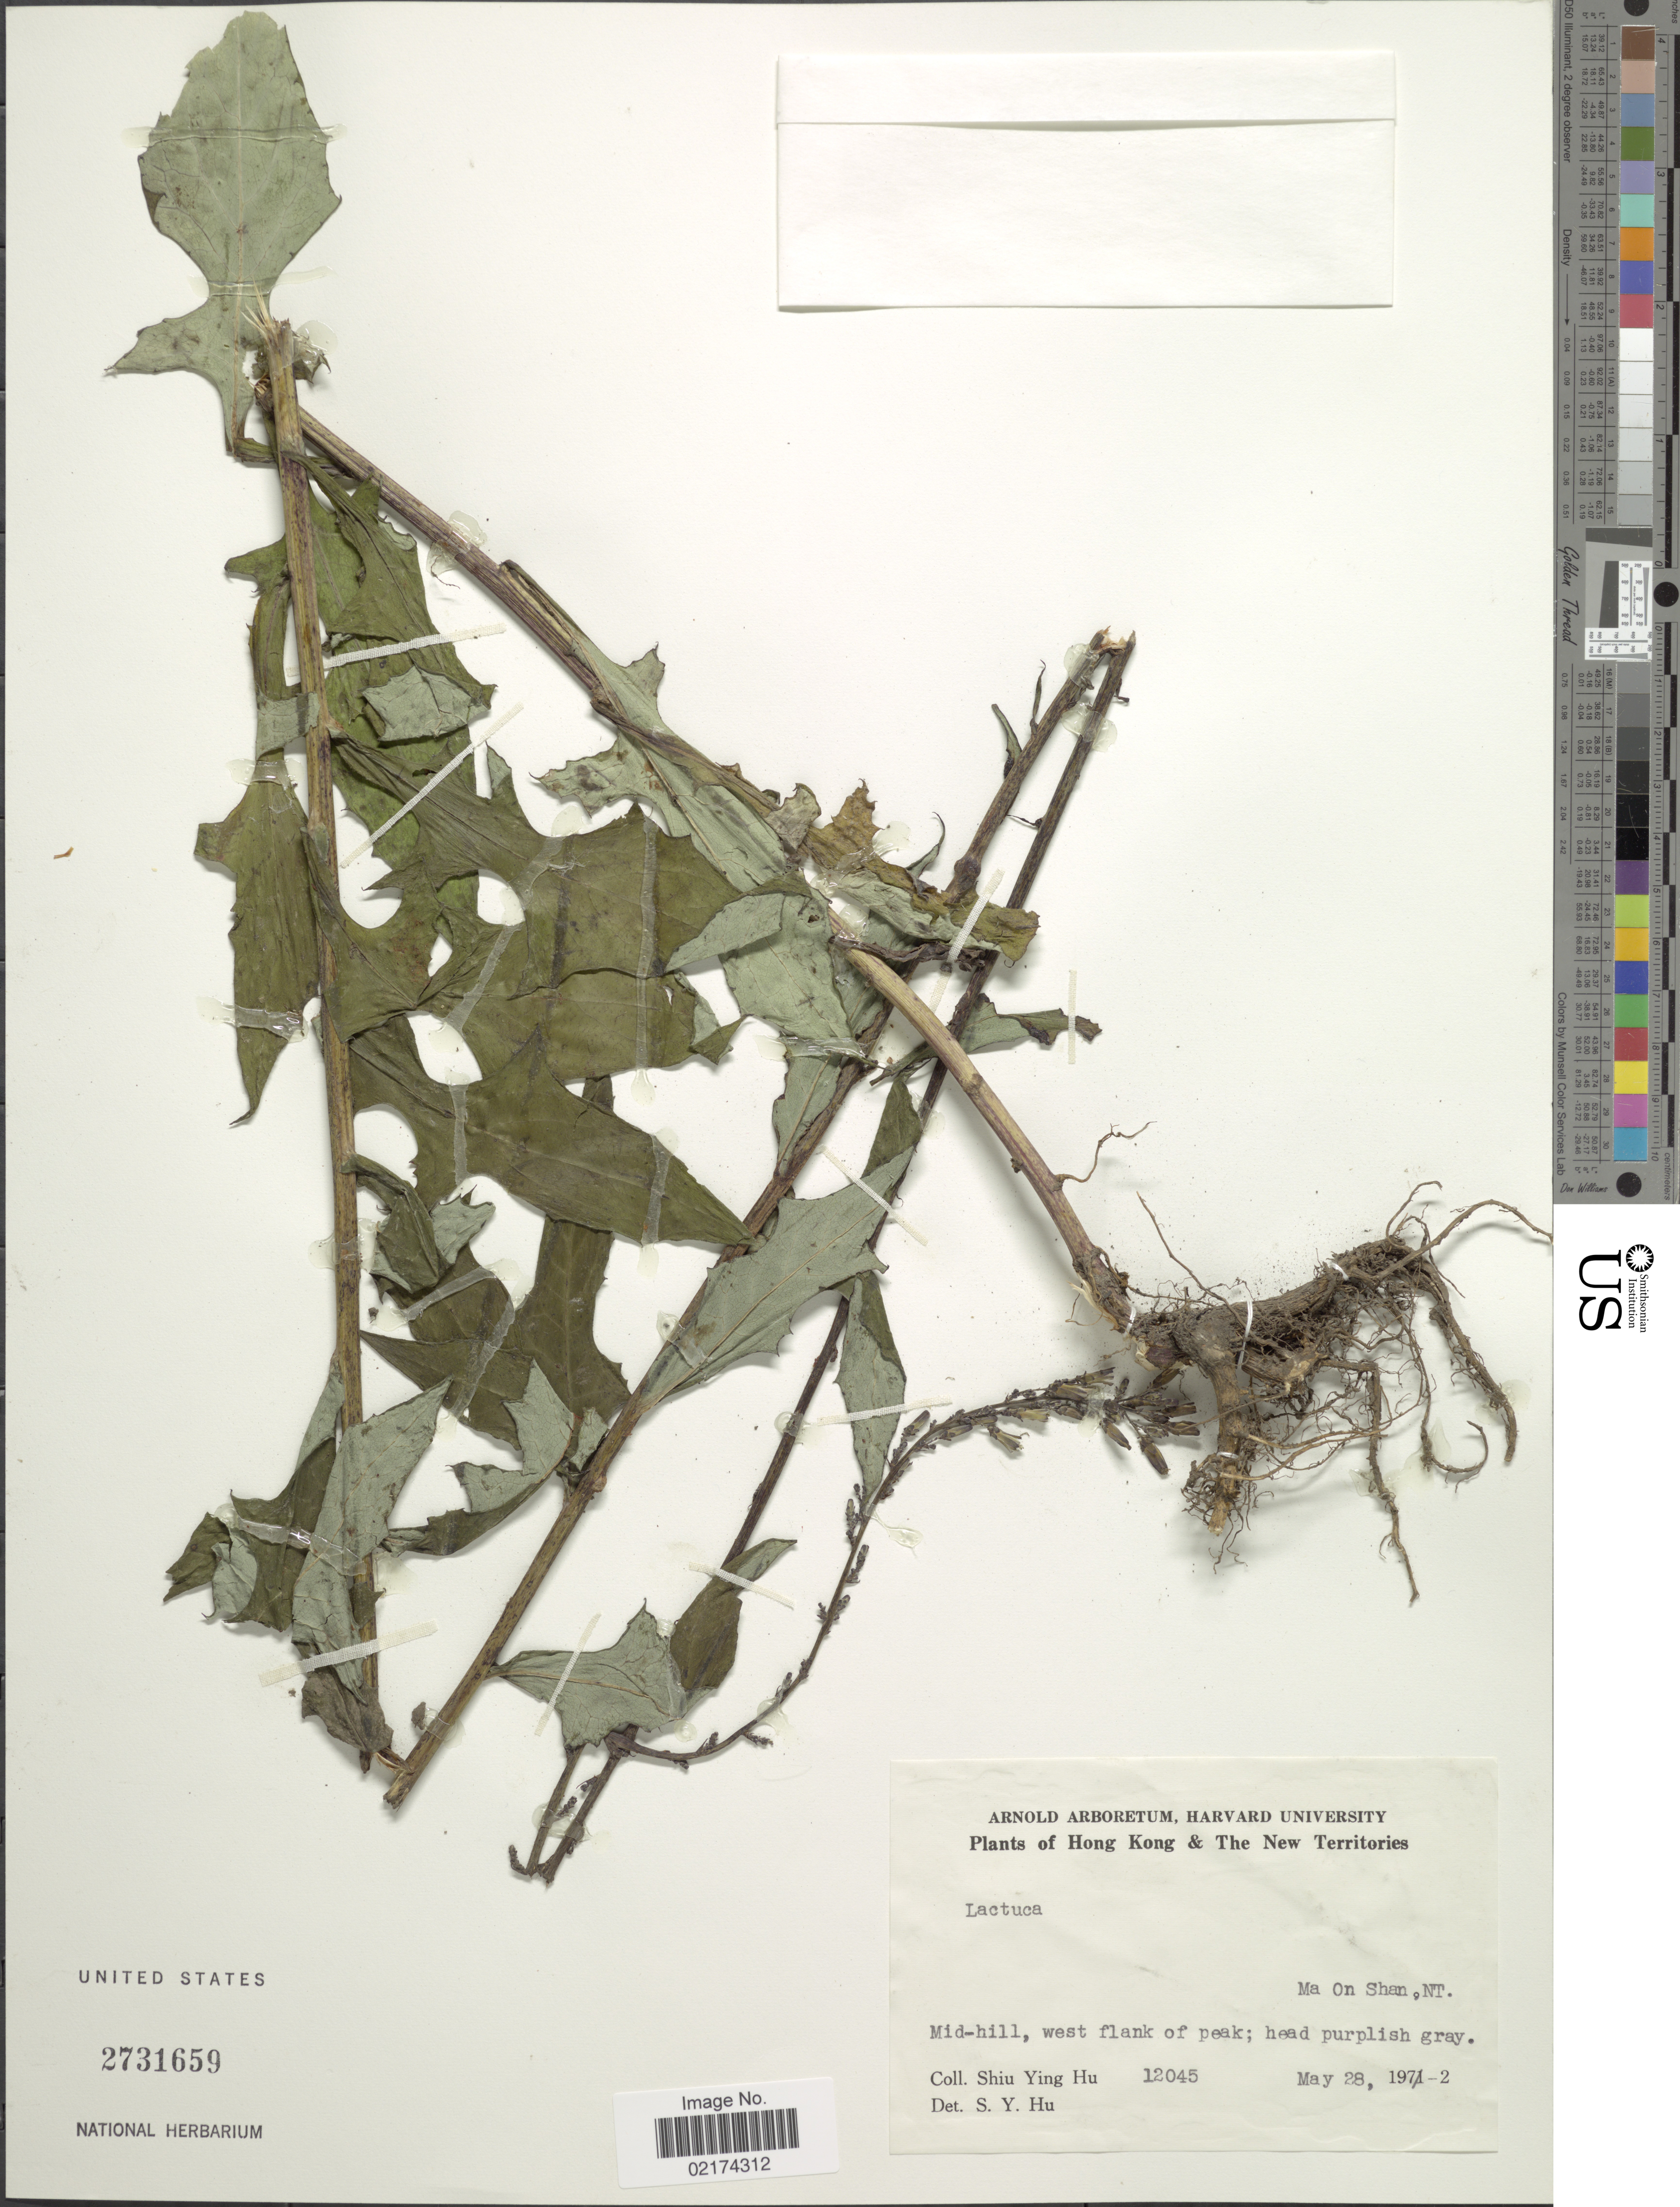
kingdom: Plantae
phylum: Tracheophyta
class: Magnoliopsida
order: Asterales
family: Asteraceae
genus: Lactuca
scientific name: Lactuca sp.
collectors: S. Y. Hu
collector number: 12045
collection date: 1972-05-28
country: China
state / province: Hong Kong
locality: The New Territories, Ma On shan, NT.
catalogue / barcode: US 2731659